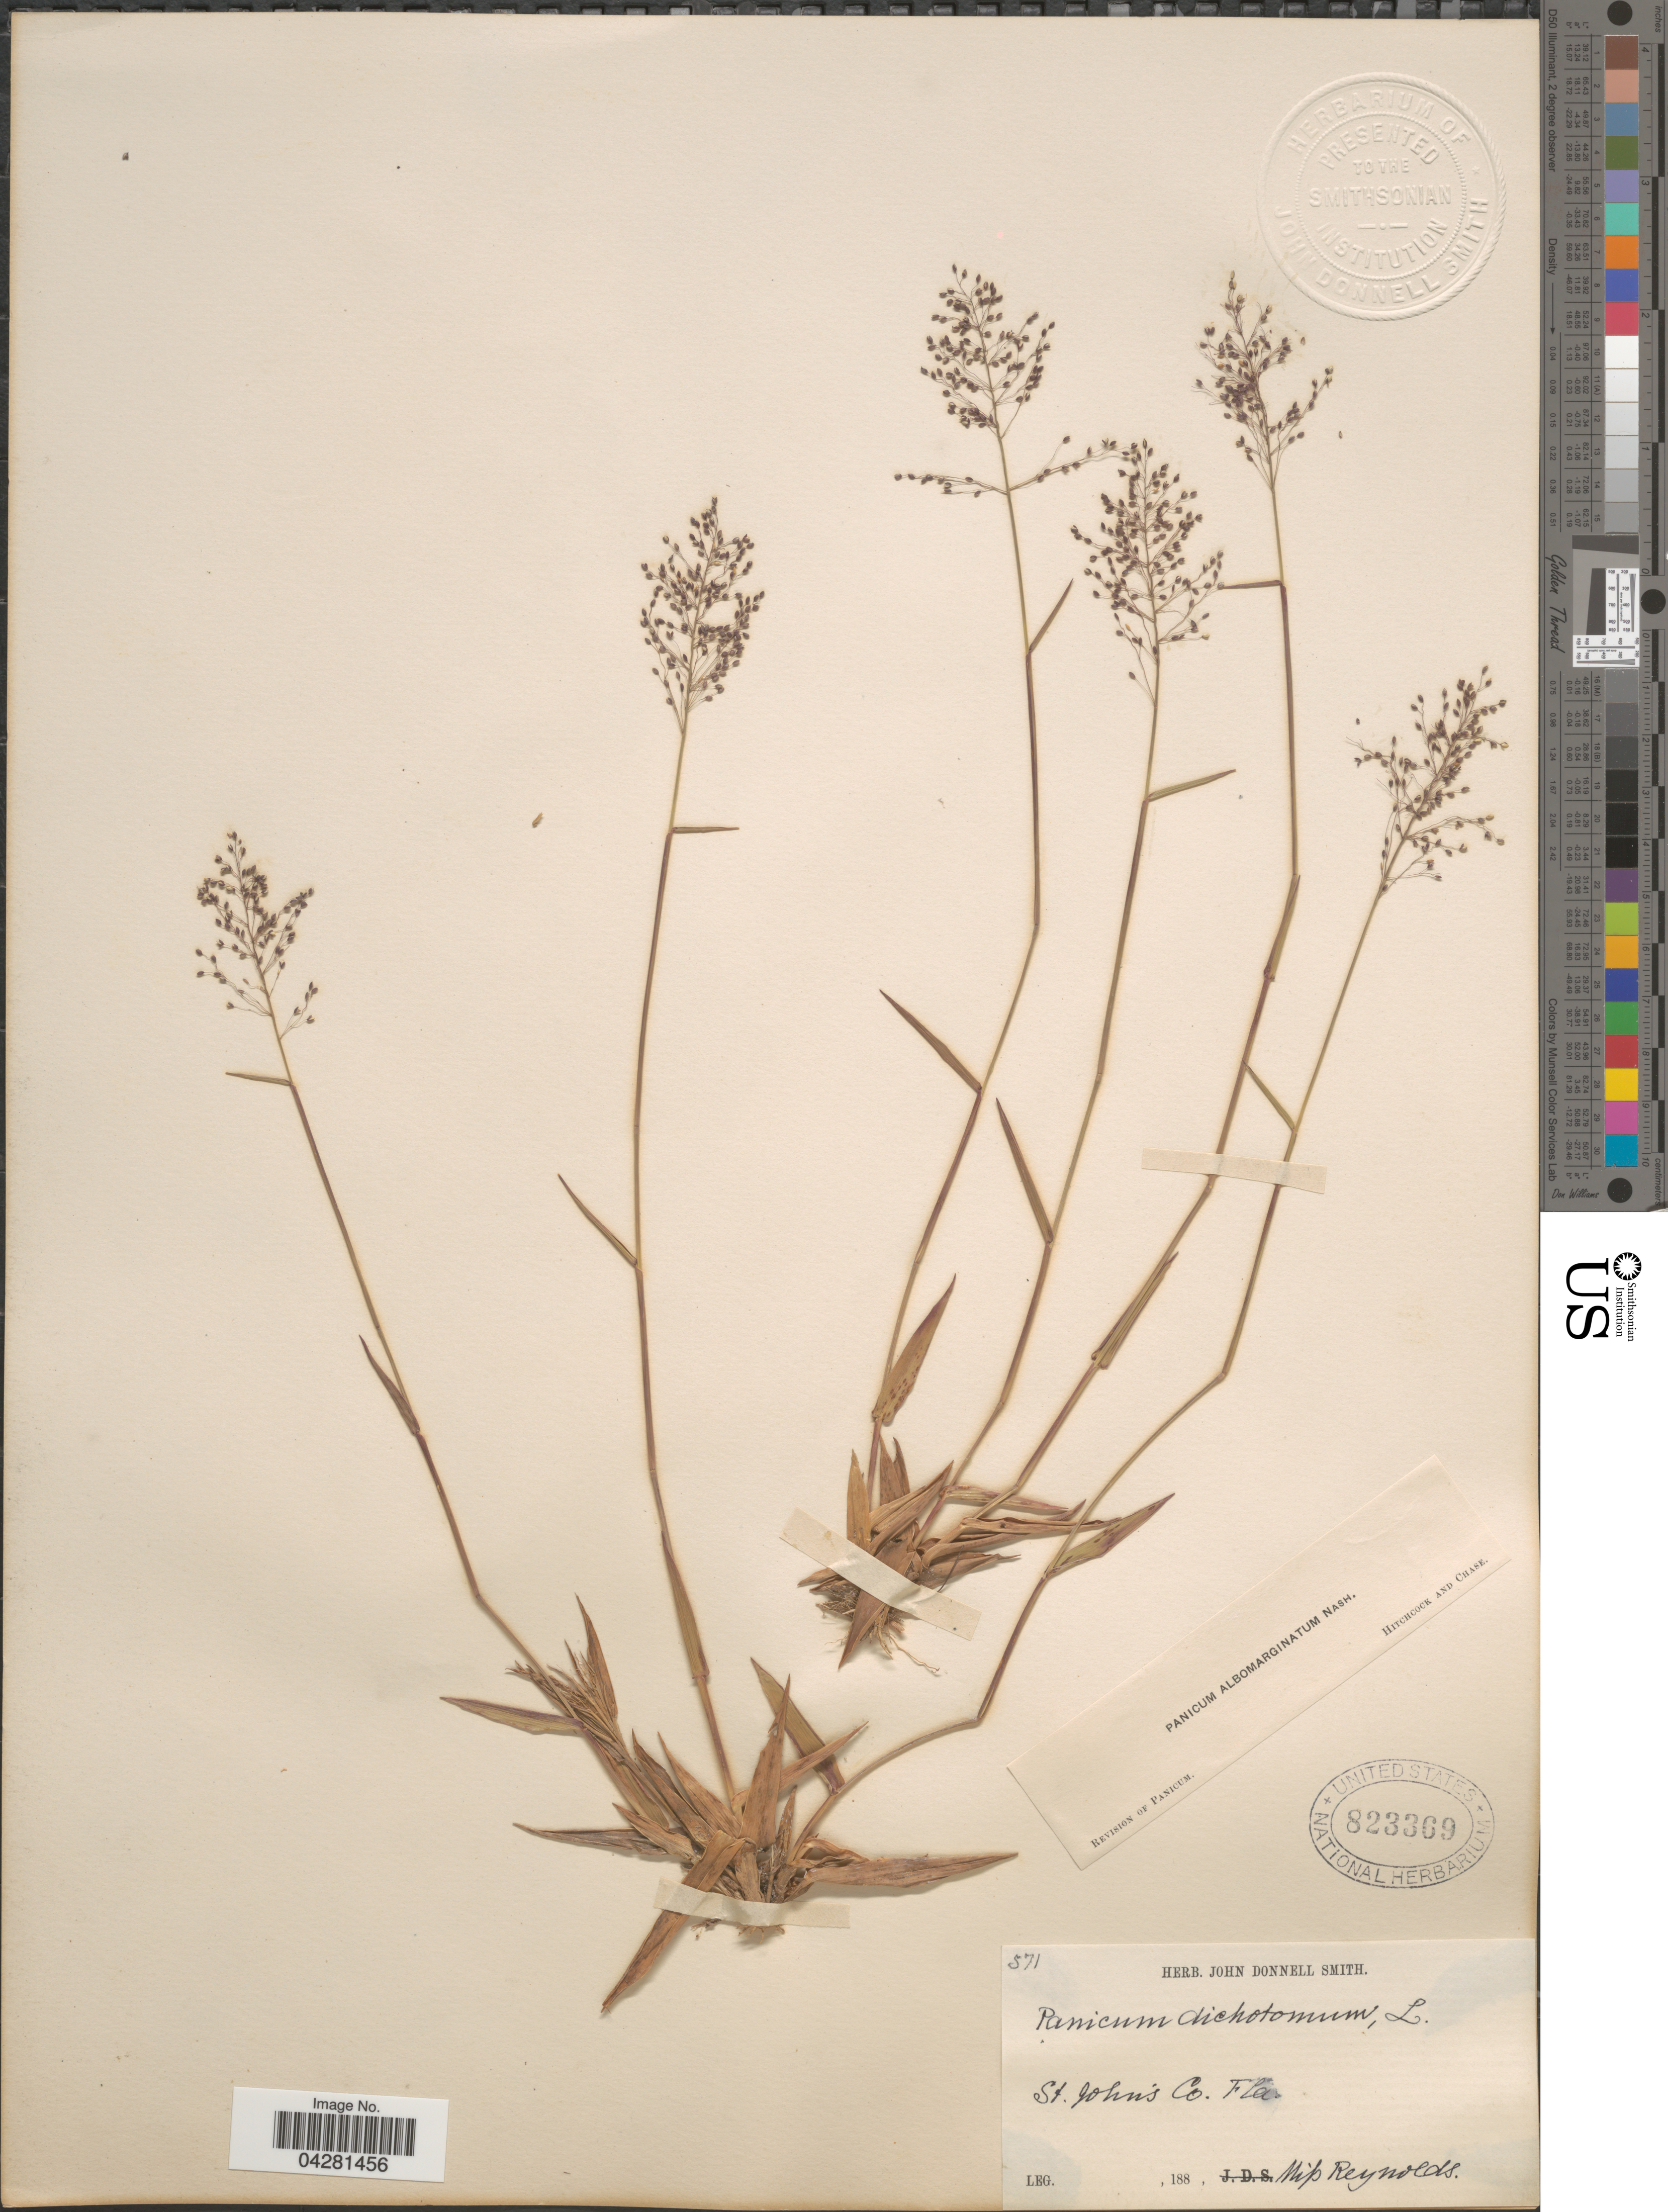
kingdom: Plantae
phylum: Tracheophyta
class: Liliopsida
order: Poales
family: Poaceae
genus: Dichanthelium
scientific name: Dichanthelium dichotomum var. unciphyllum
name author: (Trin.) Davidse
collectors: -. Reynolds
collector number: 571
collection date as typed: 188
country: United States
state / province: Florida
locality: St. John's Co.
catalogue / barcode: US 823369